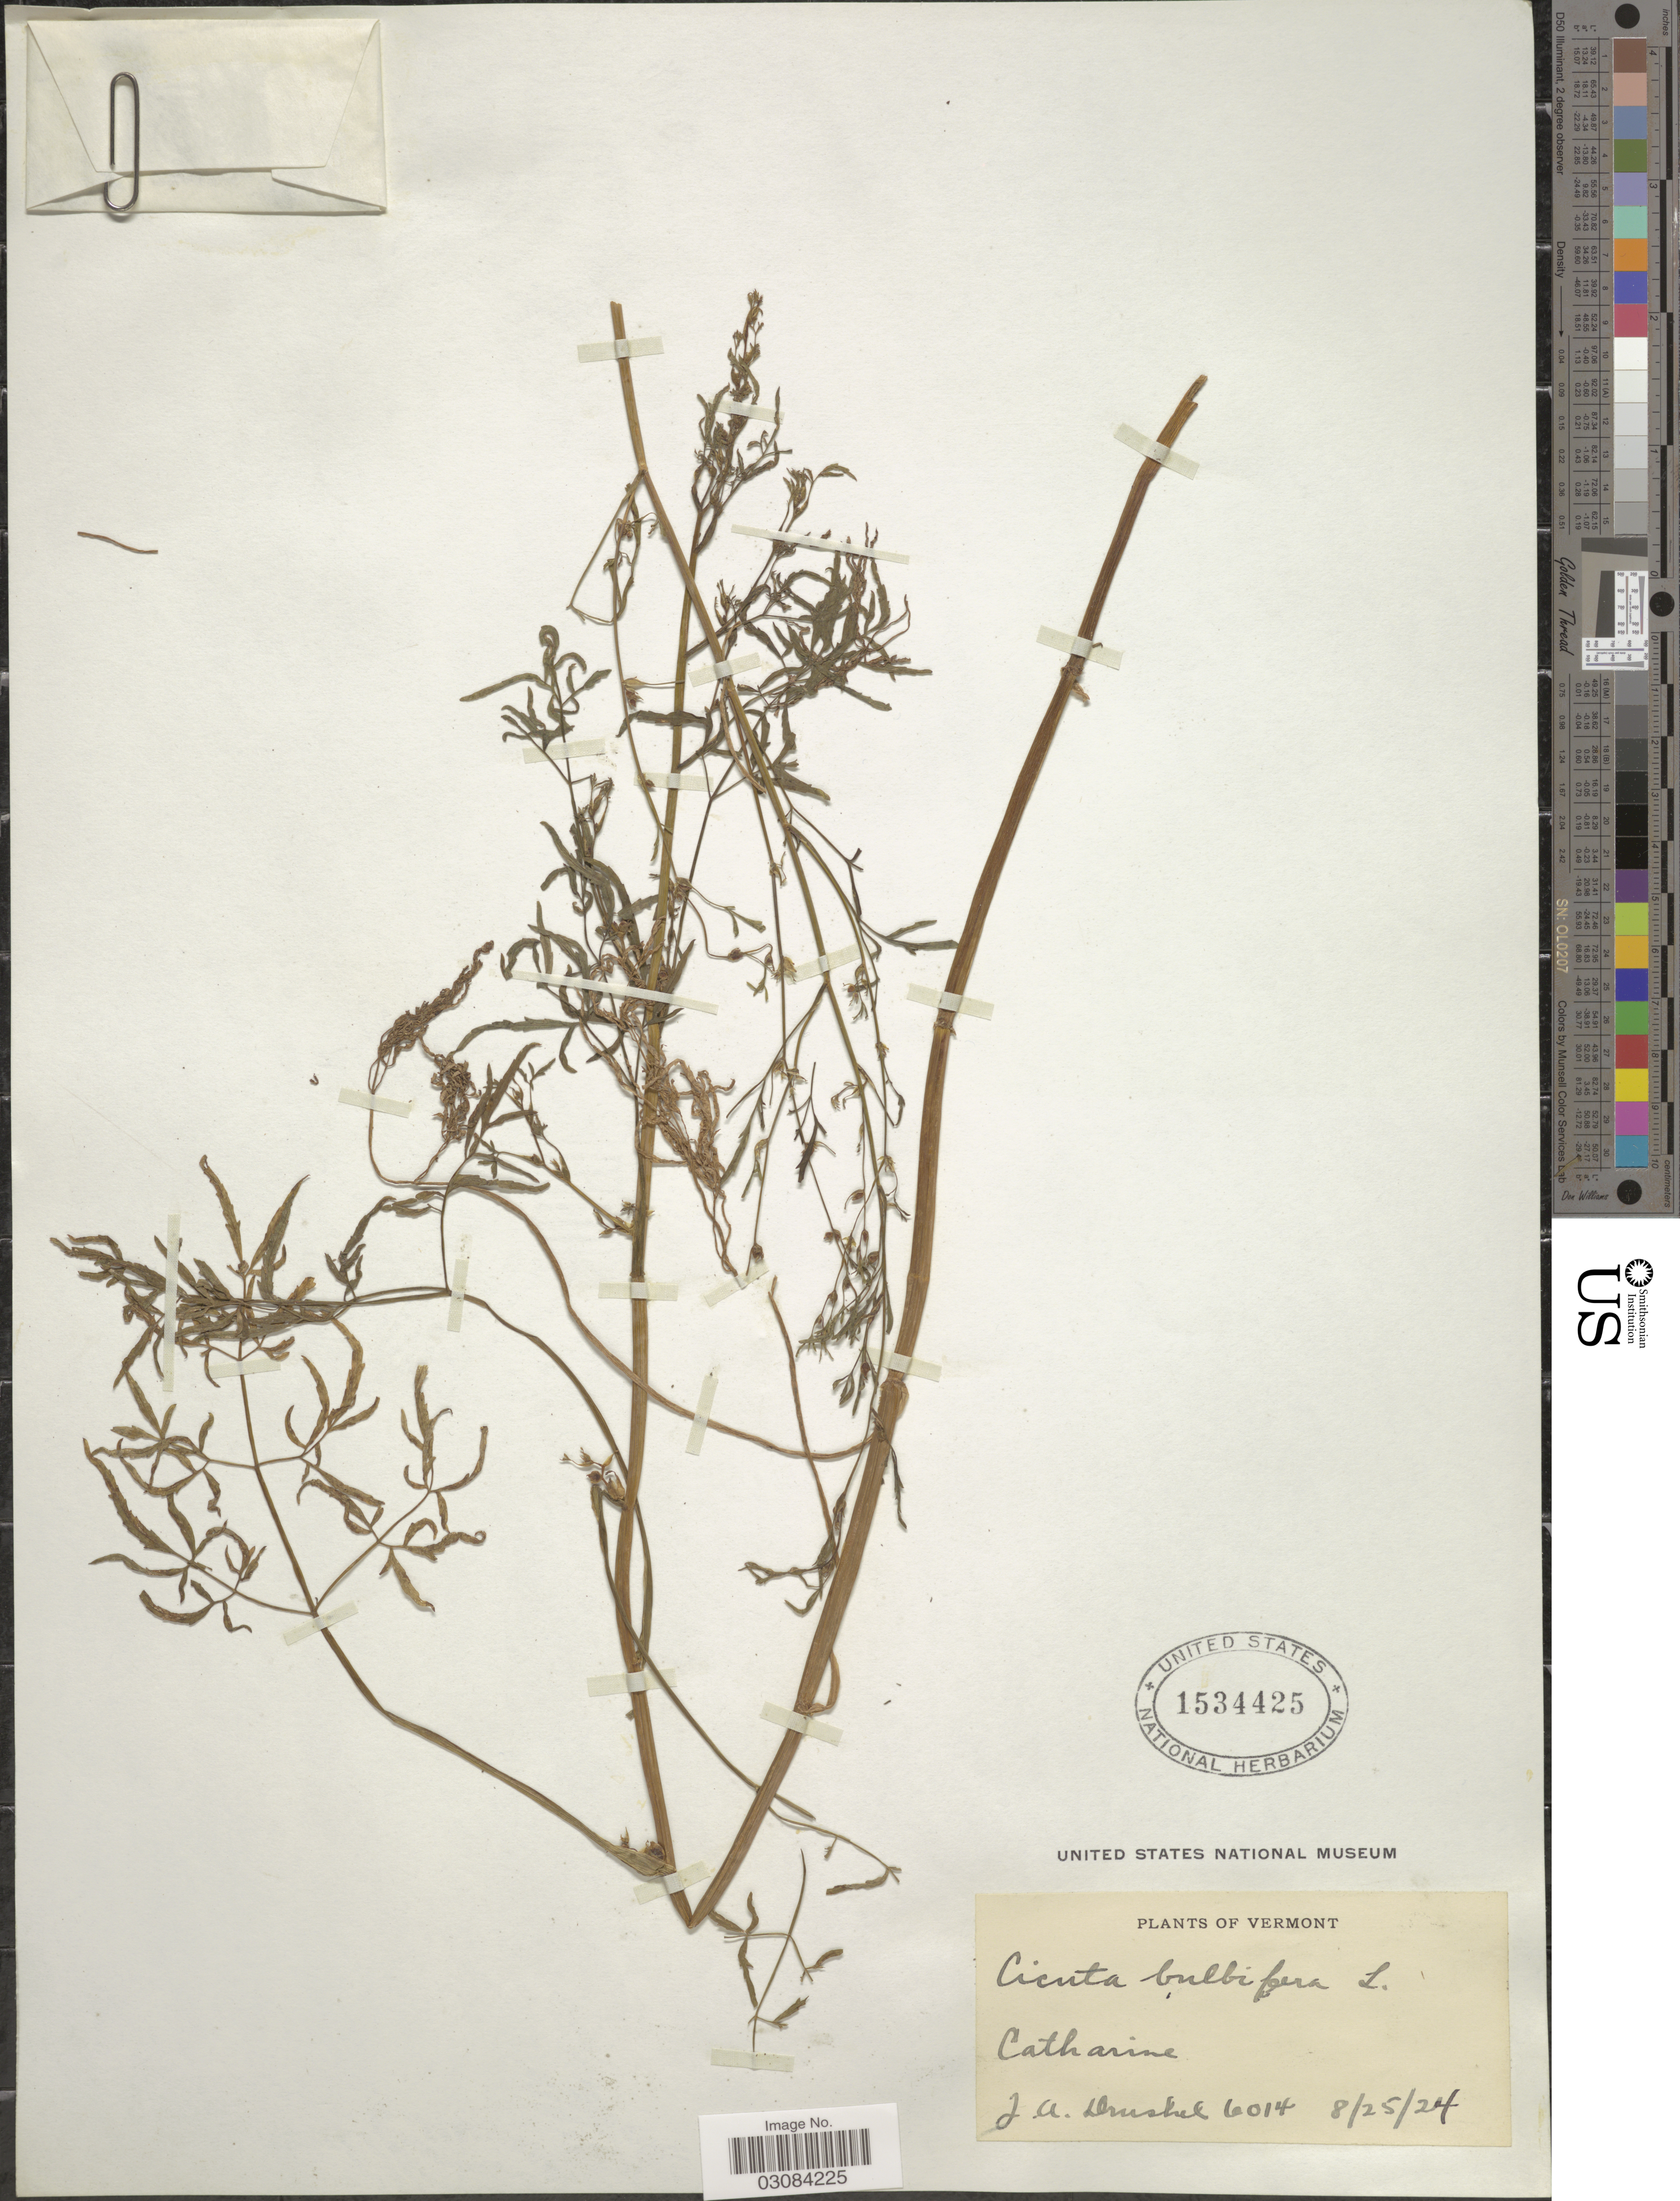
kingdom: Plantae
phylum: Tracheophyta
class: Magnoliopsida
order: Apiales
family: Apiaceae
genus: Cicuta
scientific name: Cicuta bulbifera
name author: L.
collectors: J. A. Drushel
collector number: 6014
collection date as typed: Transcribed d/m/y: 25/8/24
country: United States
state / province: Vermont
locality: Catharine.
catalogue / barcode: US 1534425